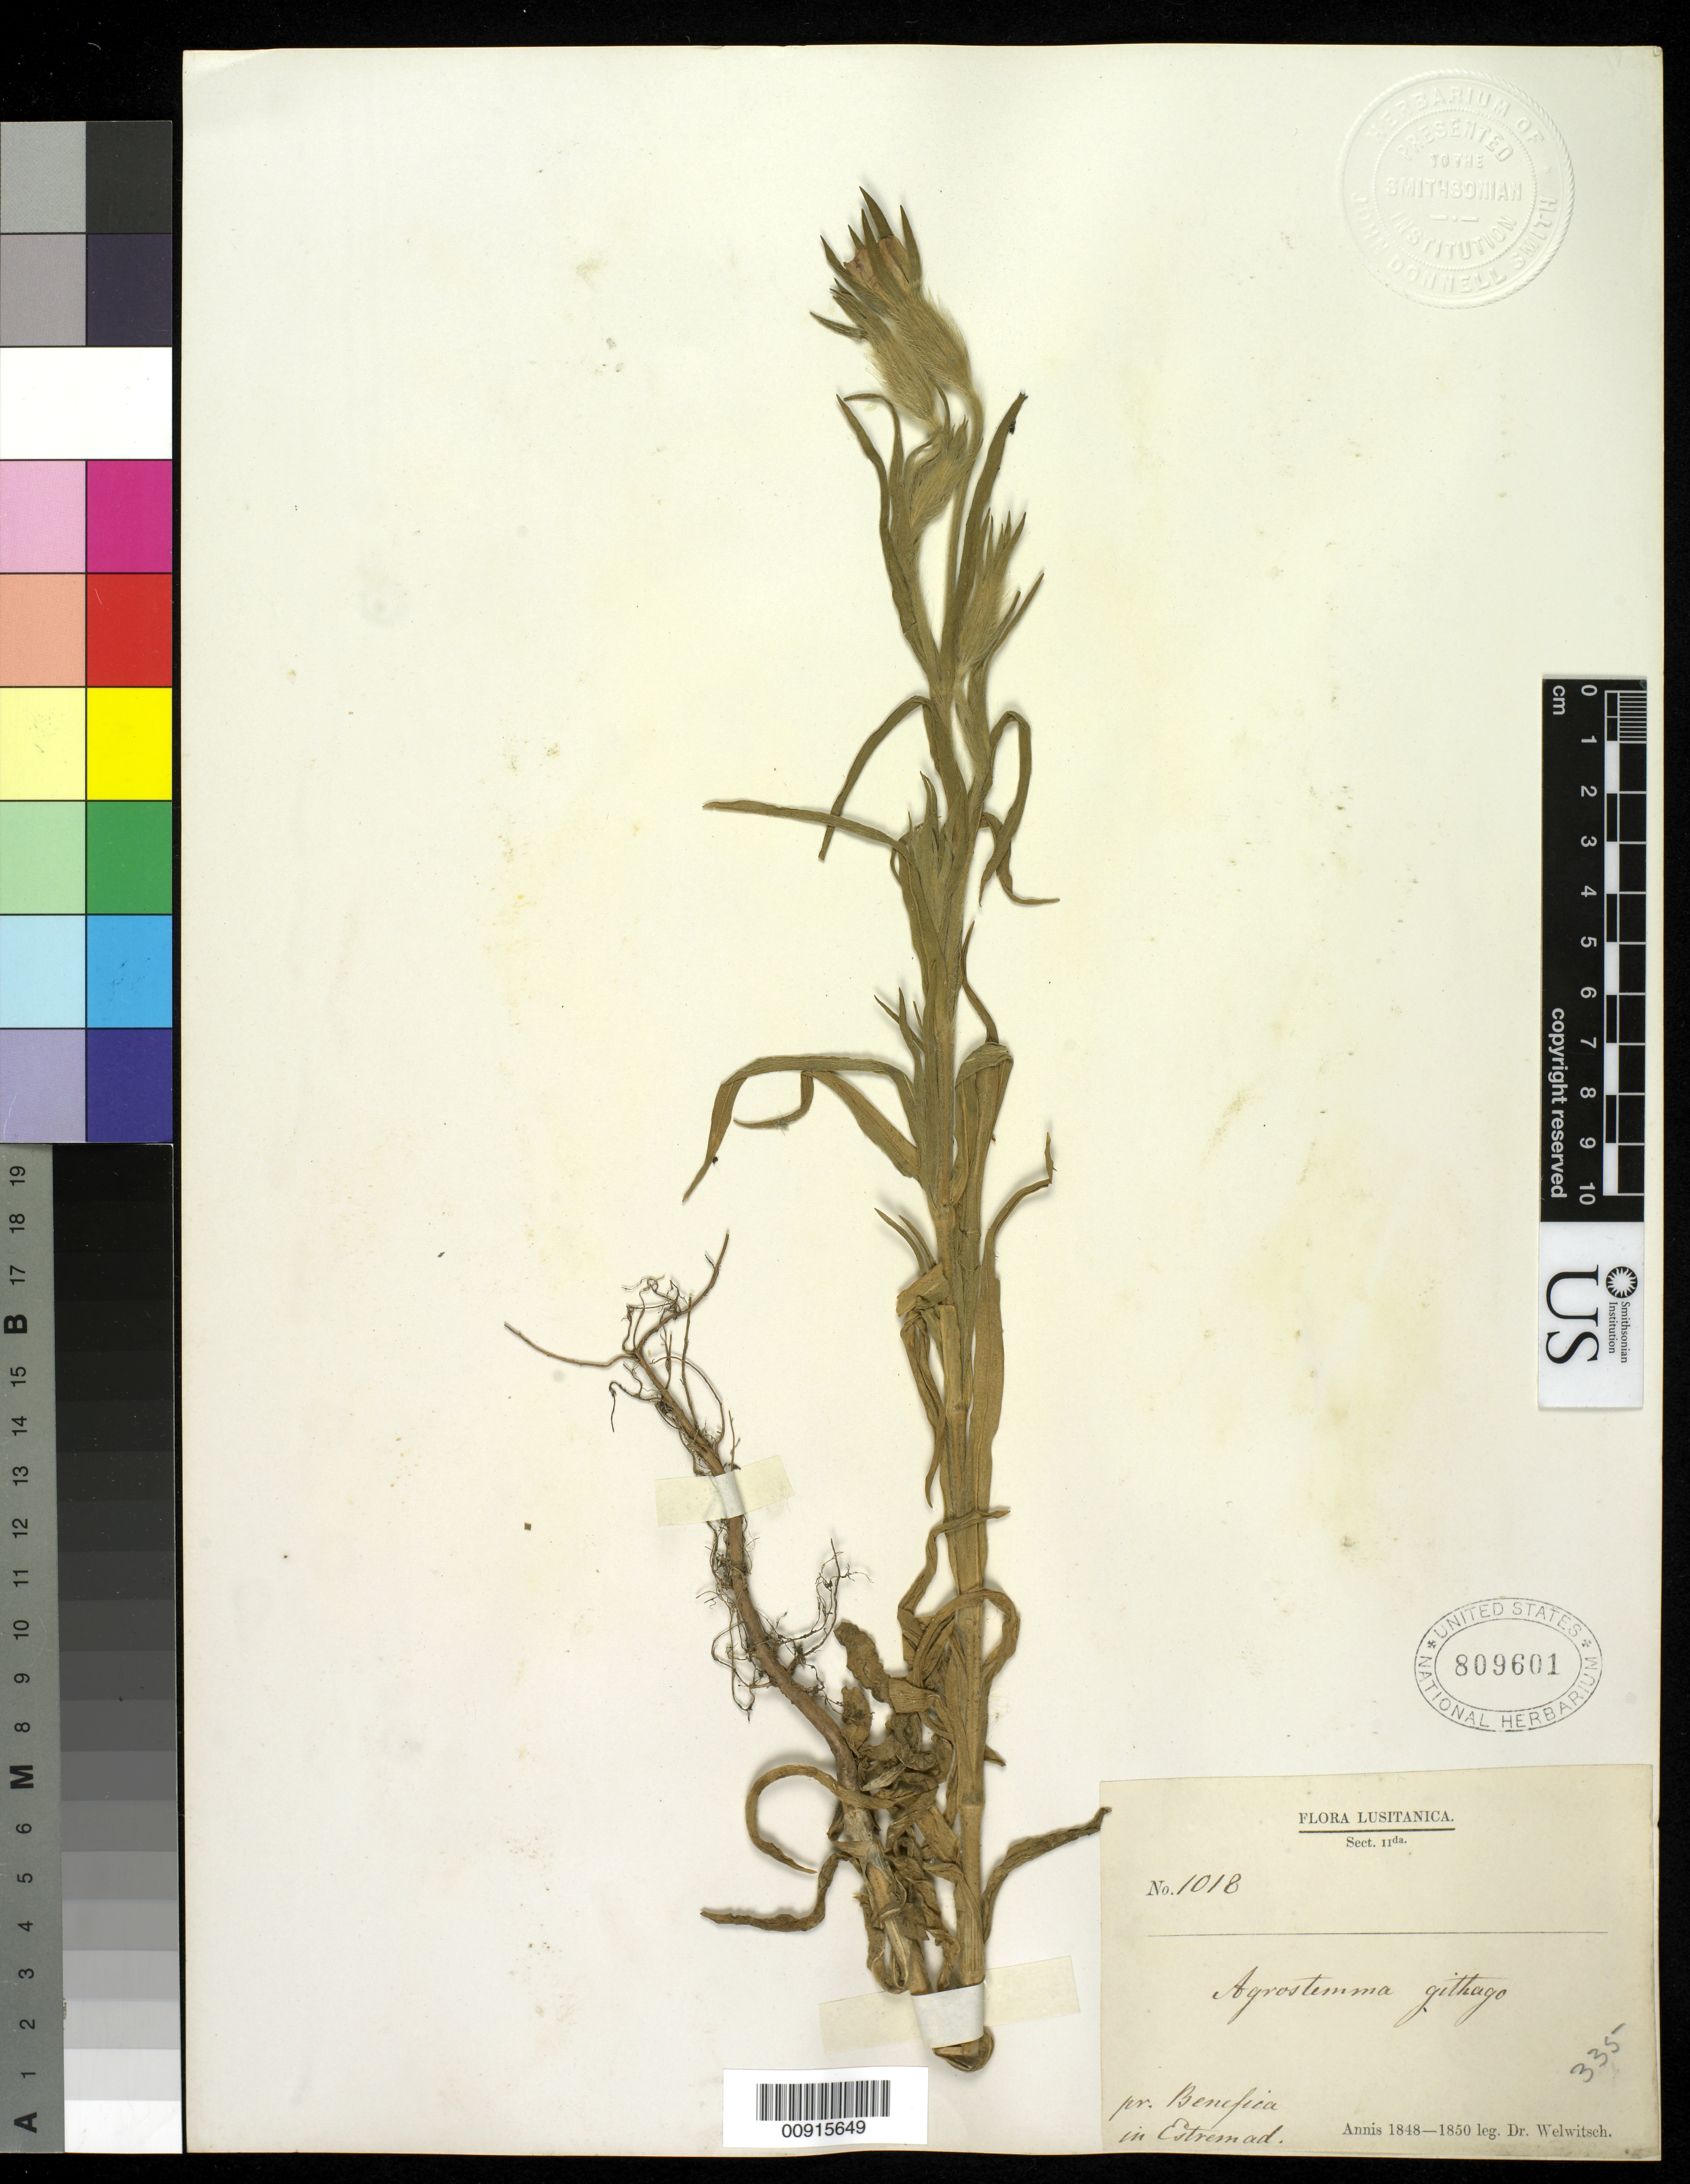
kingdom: Plantae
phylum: Tracheophyta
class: Magnoliopsida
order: Caryophyllales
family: Caryophyllaceae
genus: Agrostemma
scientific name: Agrostemma githago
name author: L.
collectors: F. M. Welwitsch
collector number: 1018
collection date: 1848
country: Portugal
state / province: Lisboa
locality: nr Benefica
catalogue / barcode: US 809601